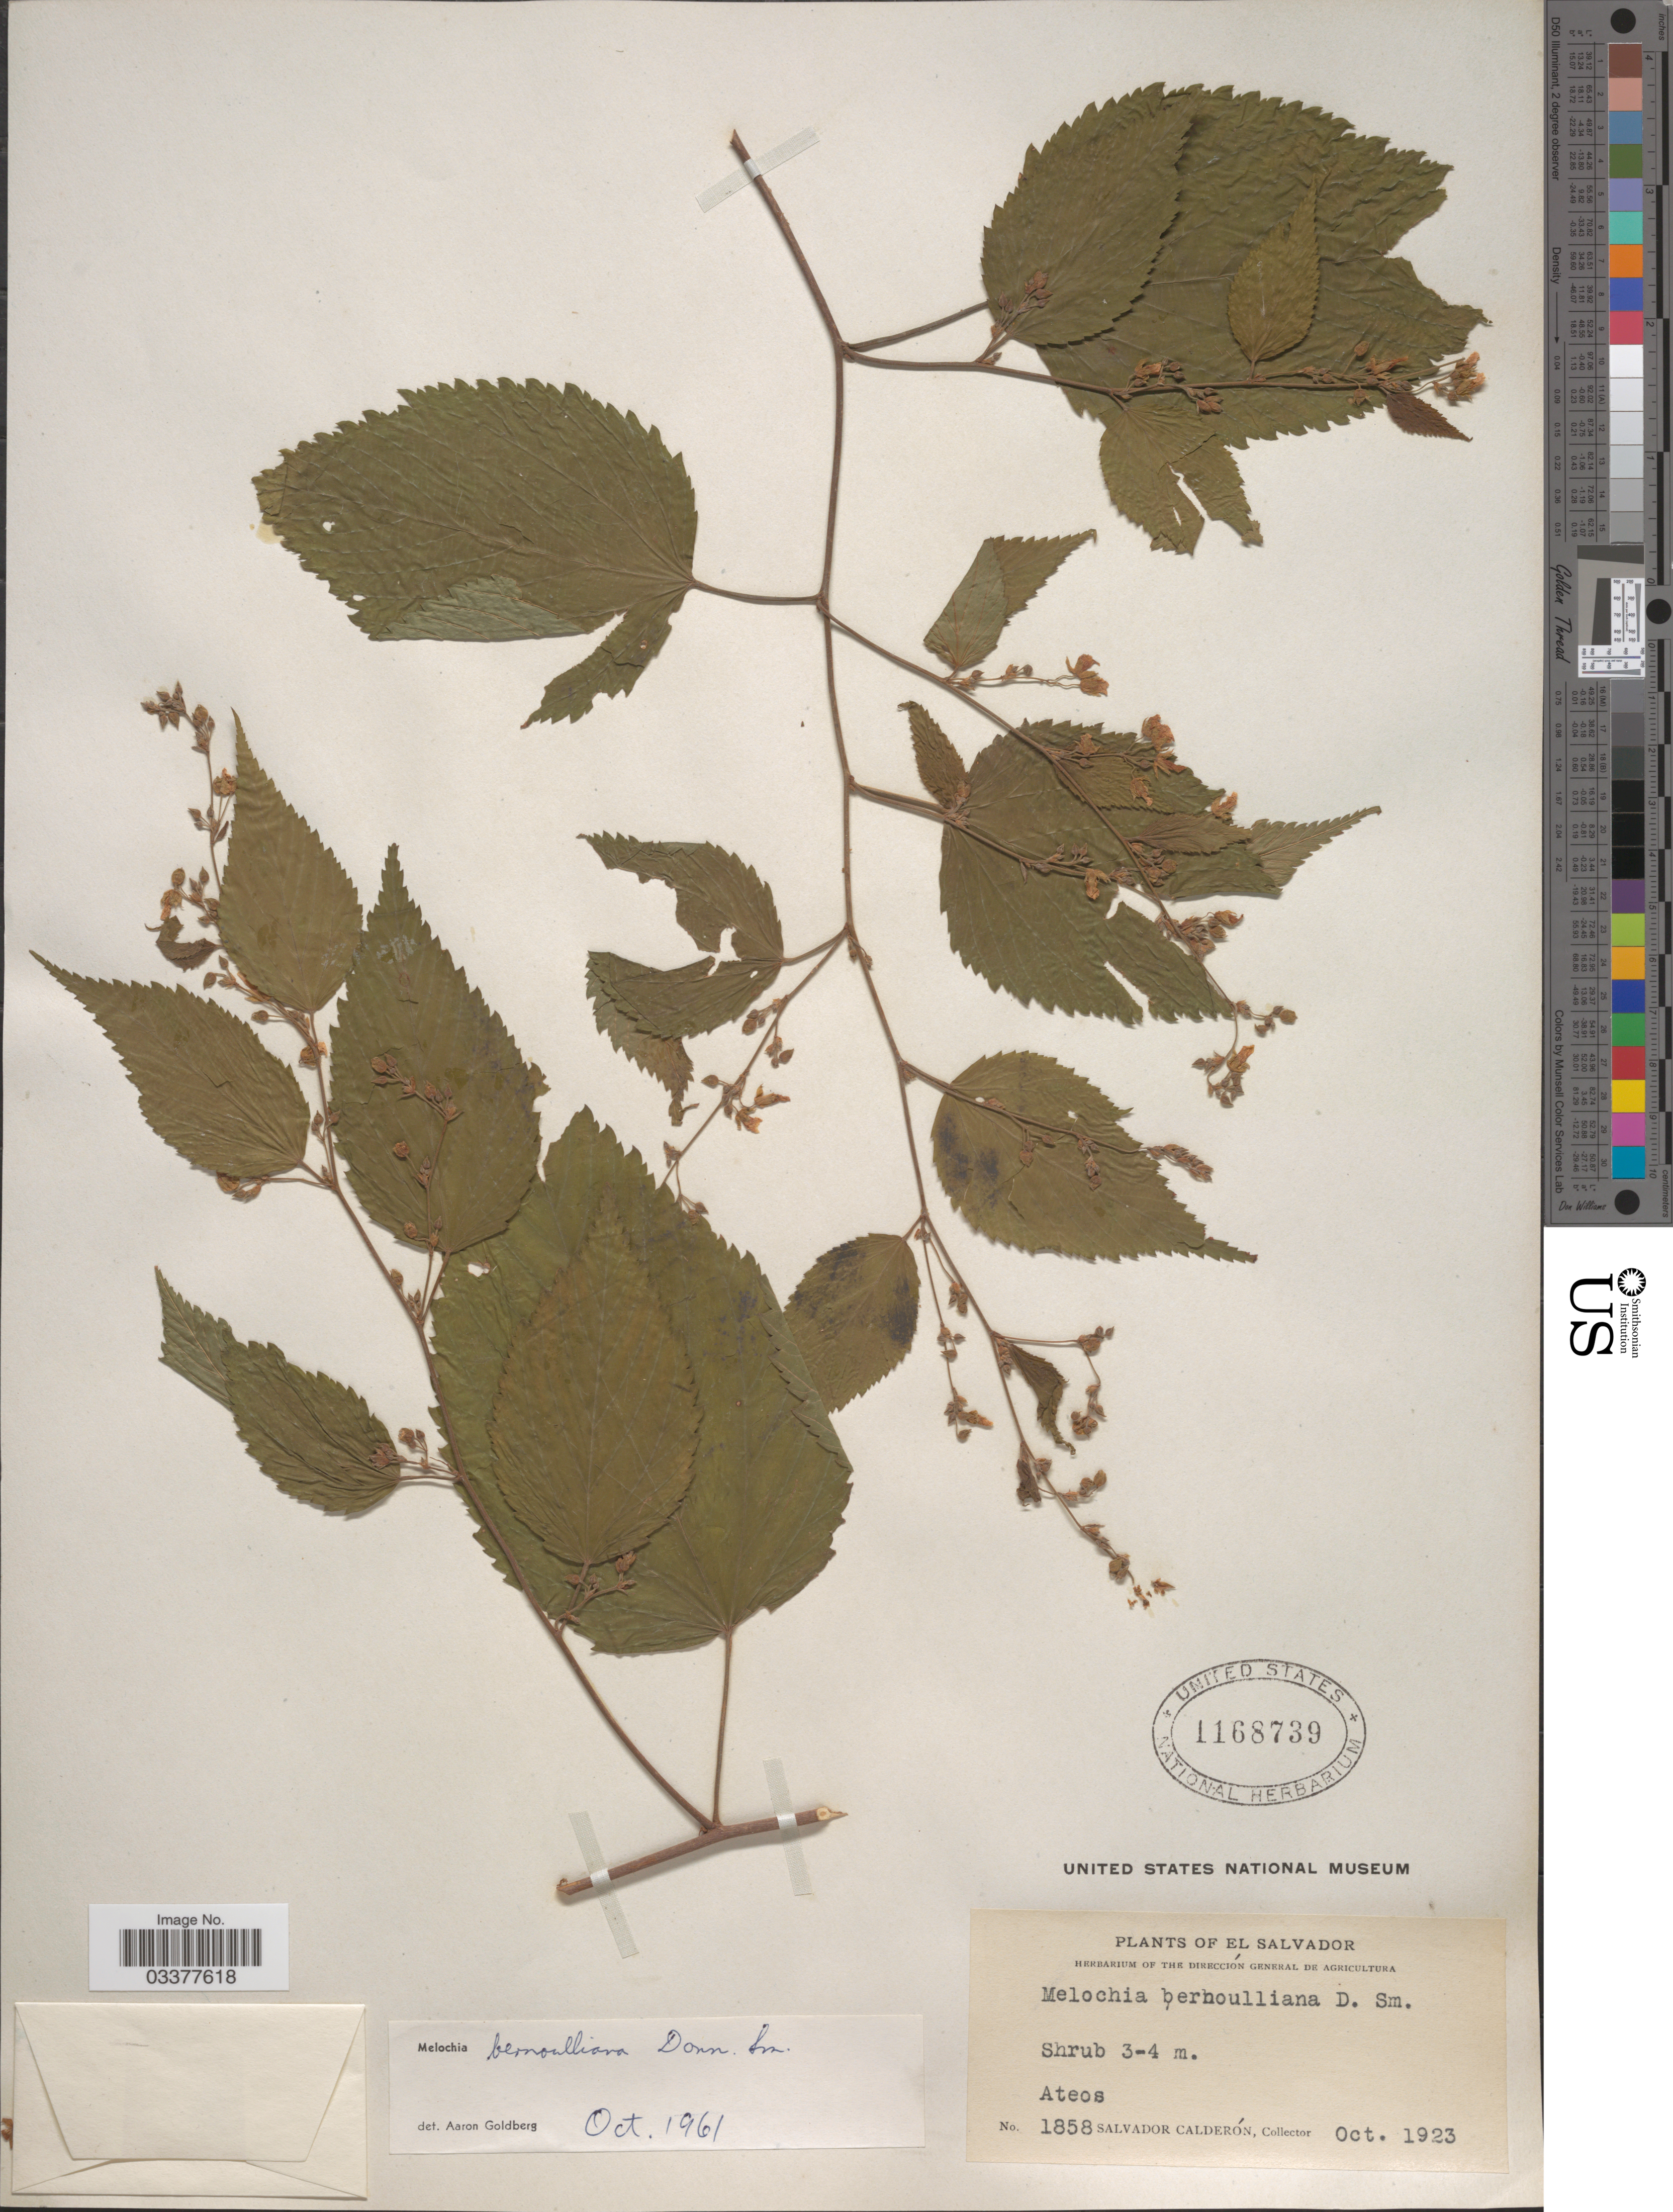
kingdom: Plantae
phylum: Tracheophyta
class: Magnoliopsida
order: Malvales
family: Malvaceae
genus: Melochia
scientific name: Melochia bernoulliana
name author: Donn. Sm.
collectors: S. Calderón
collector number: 1858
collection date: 1923-10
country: El Salvador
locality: Ateos.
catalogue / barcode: US 1168739